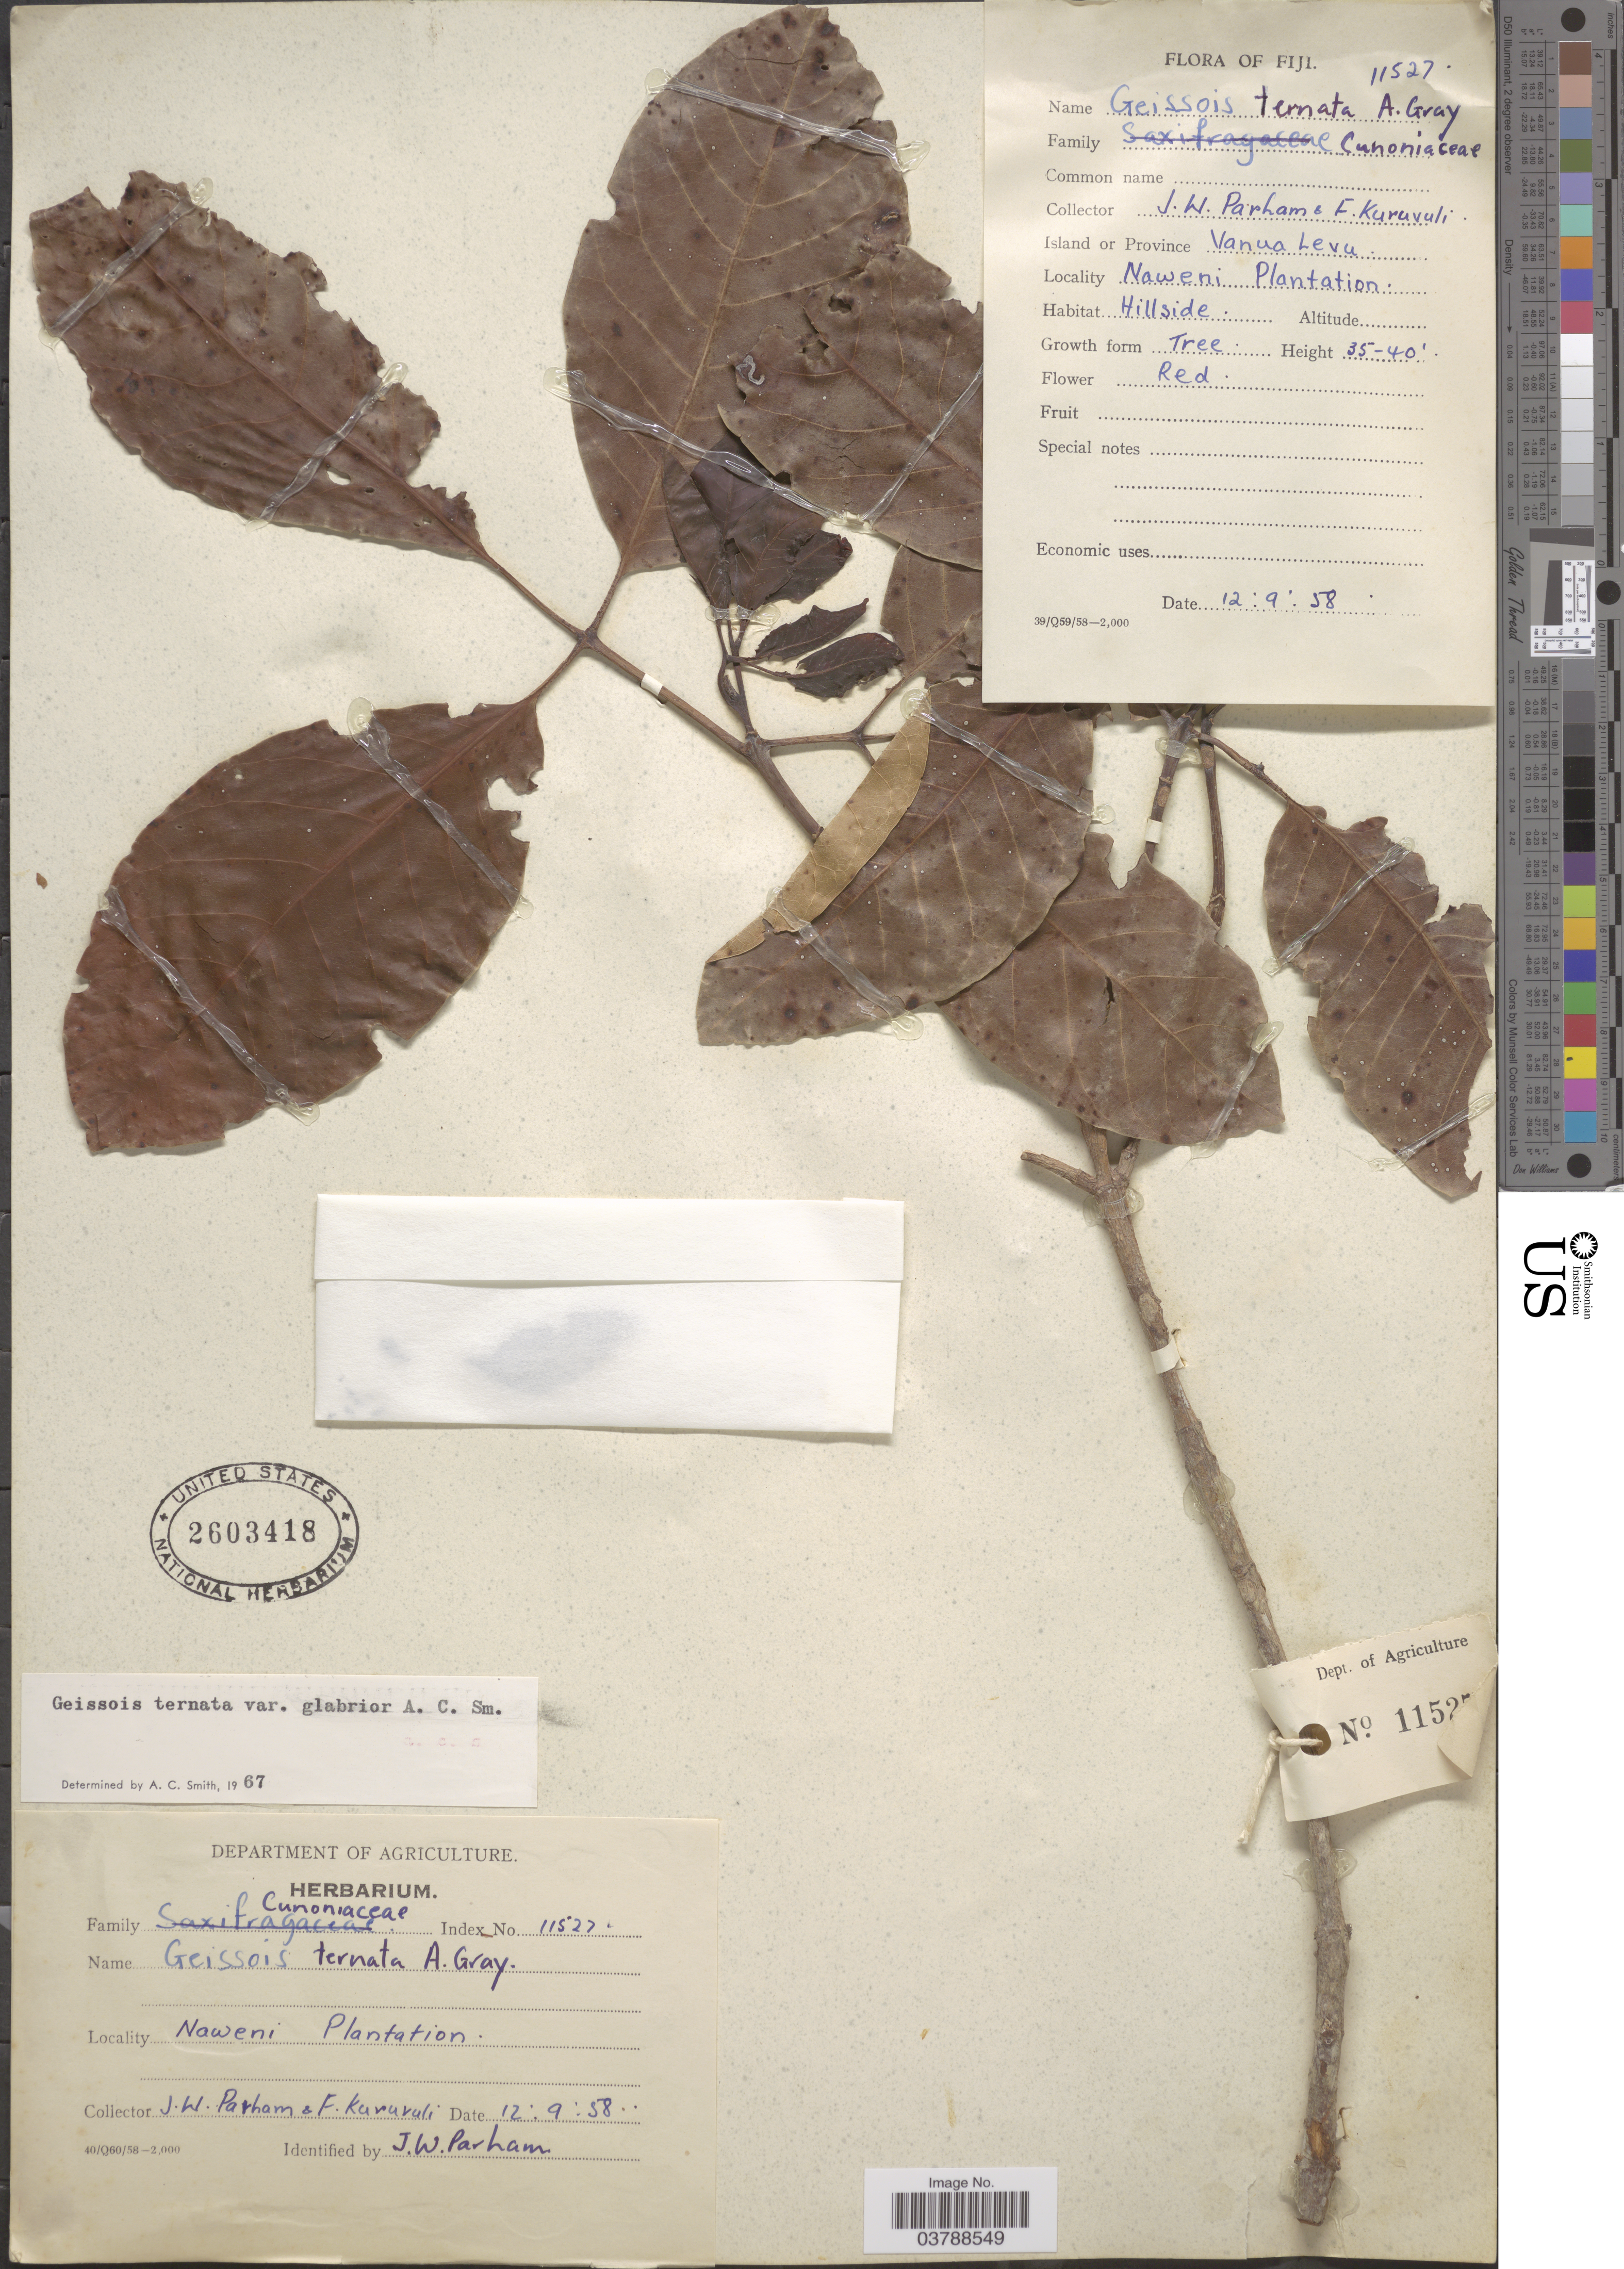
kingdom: Plantae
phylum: Tracheophyta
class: Magnoliopsida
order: Oxalidales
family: Cunoniaceae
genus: Geissois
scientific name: Geissois ternata var. ternata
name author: A. Gray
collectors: J. Parham & F. Kuruvuli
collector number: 11527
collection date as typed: Transcribed d/m/y: 12/9/58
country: Fiji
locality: Island or Province: Vanua Levu. Naweni Plantation.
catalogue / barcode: US 2603418